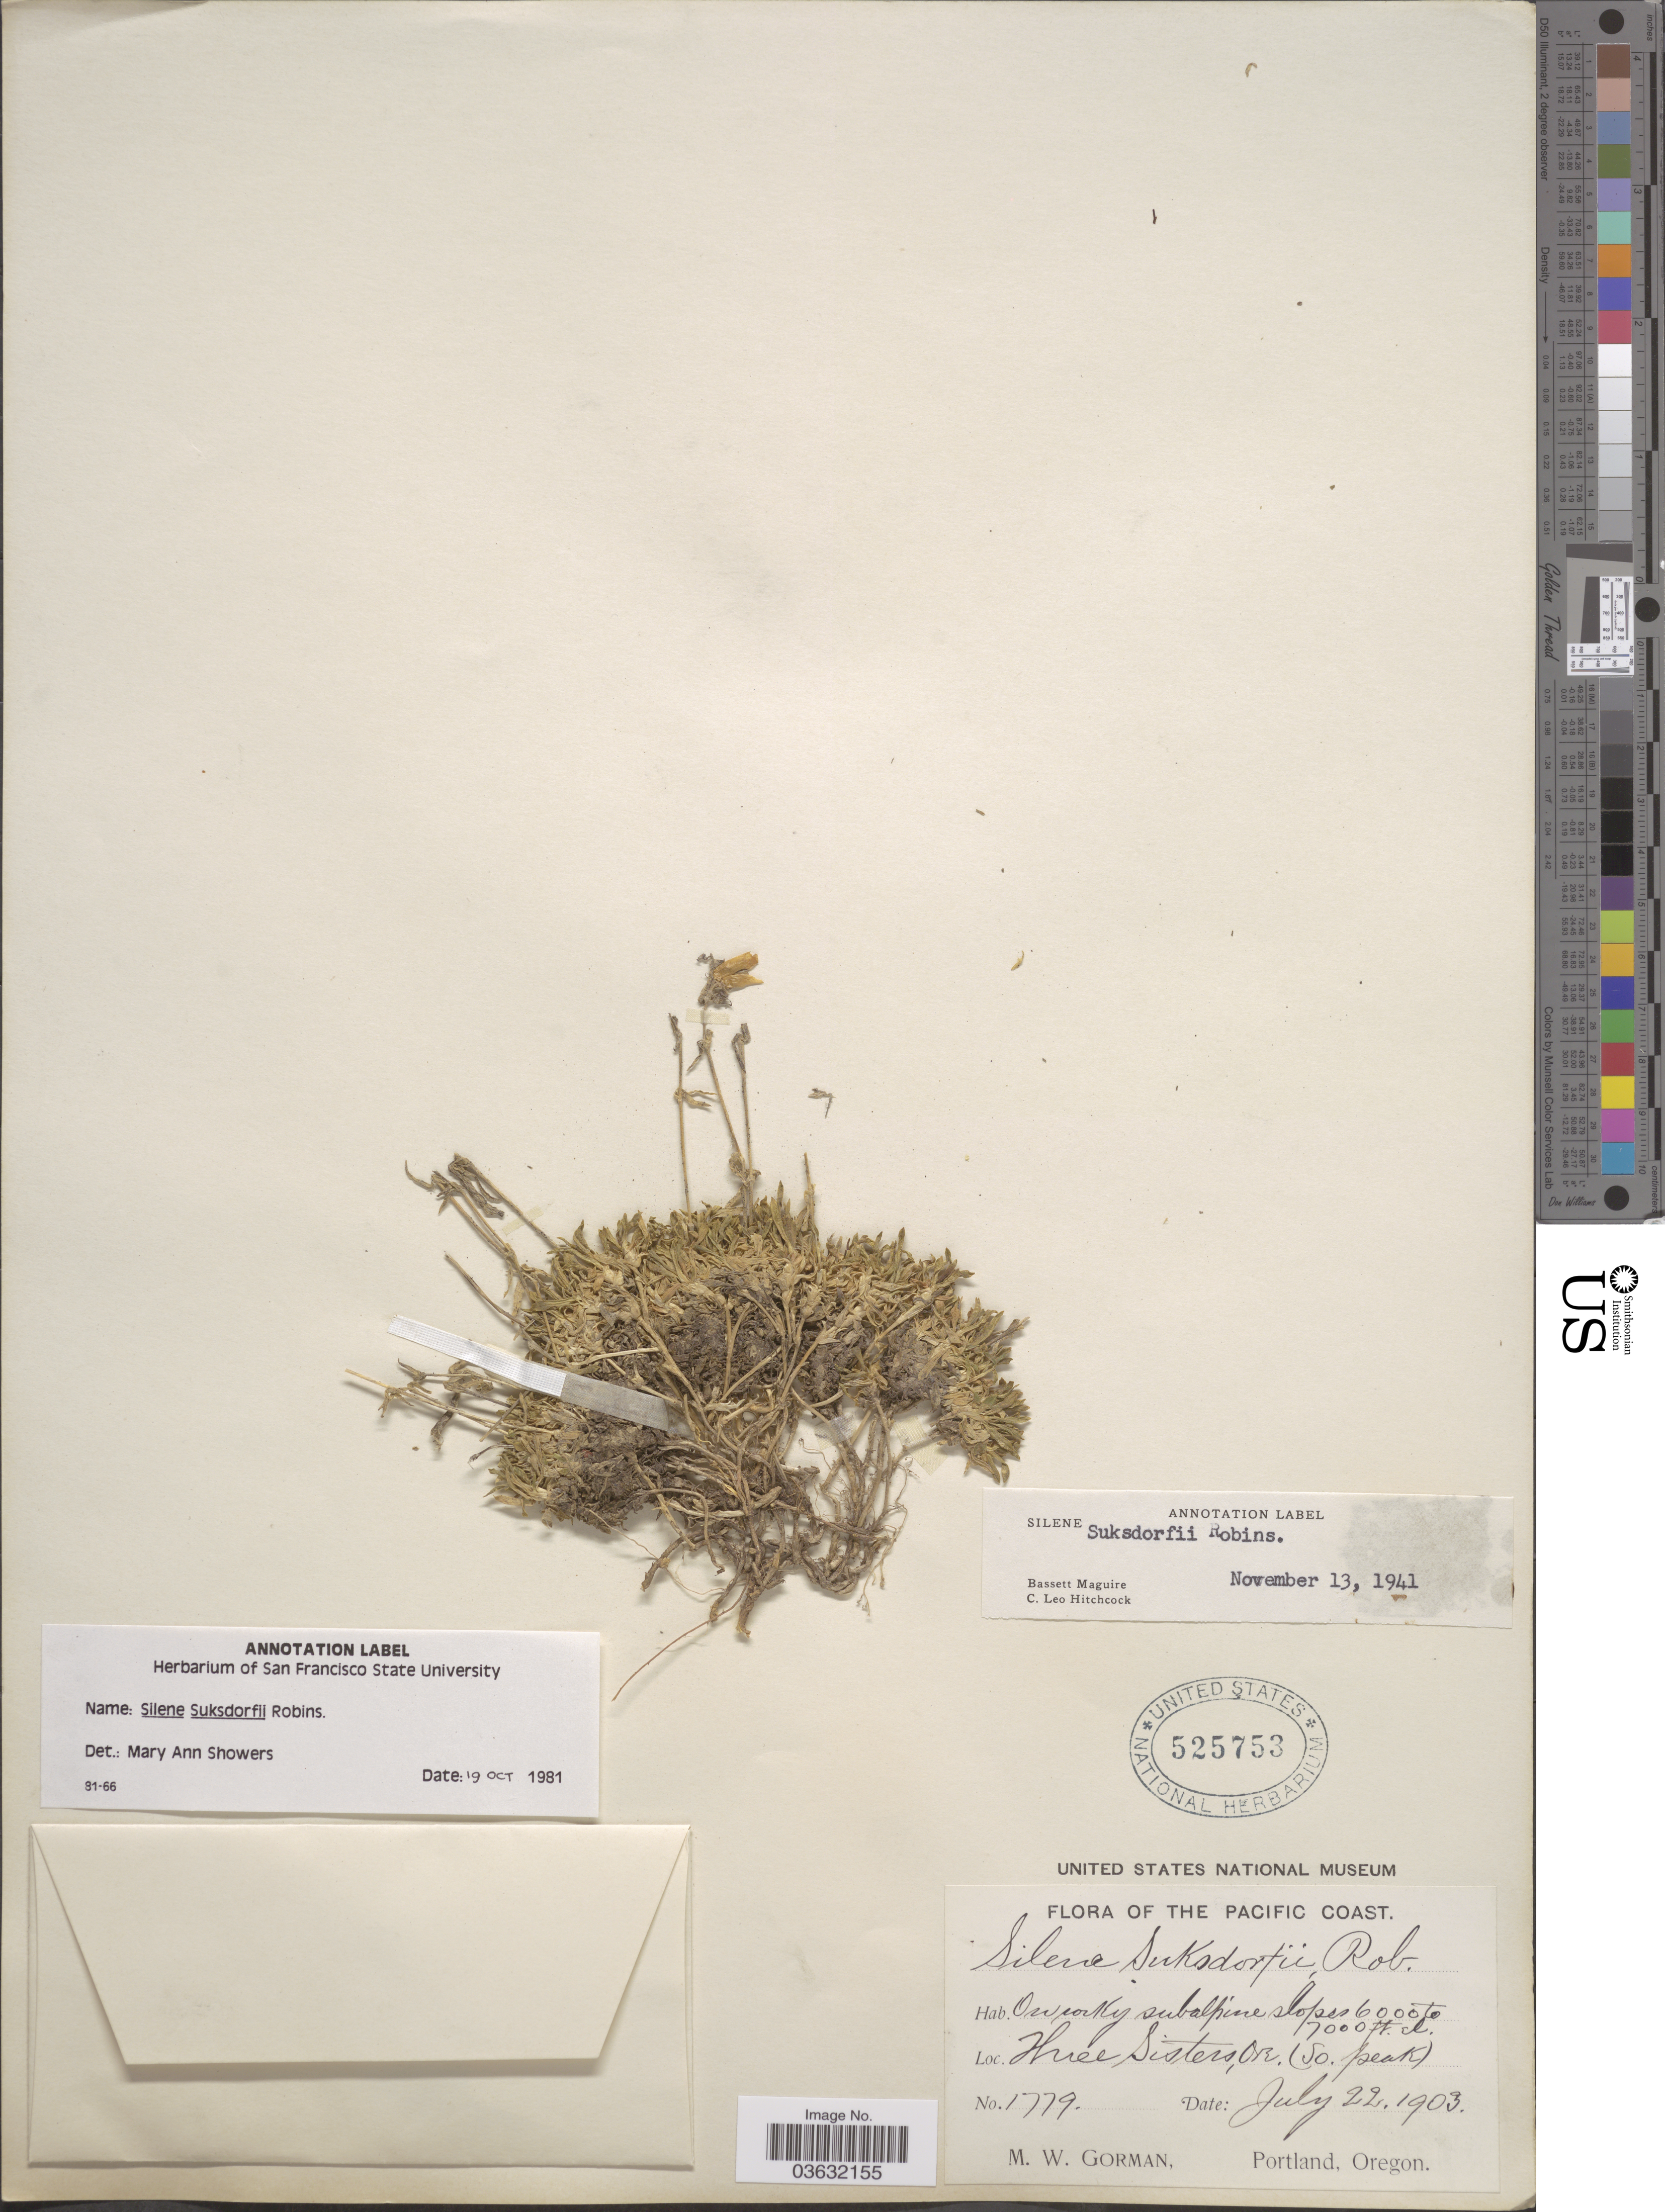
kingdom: Plantae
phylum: Tracheophyta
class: Magnoliopsida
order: Caryophyllales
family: Caryophyllaceae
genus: Silene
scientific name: Silene suksdorfii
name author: B.L. Rob.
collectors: M. W. Gorman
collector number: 1779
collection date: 1903-07-22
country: United States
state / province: Oregon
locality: The Pacific Coast. Three Sisters. (So. Peak).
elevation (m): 1829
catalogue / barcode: US 525753